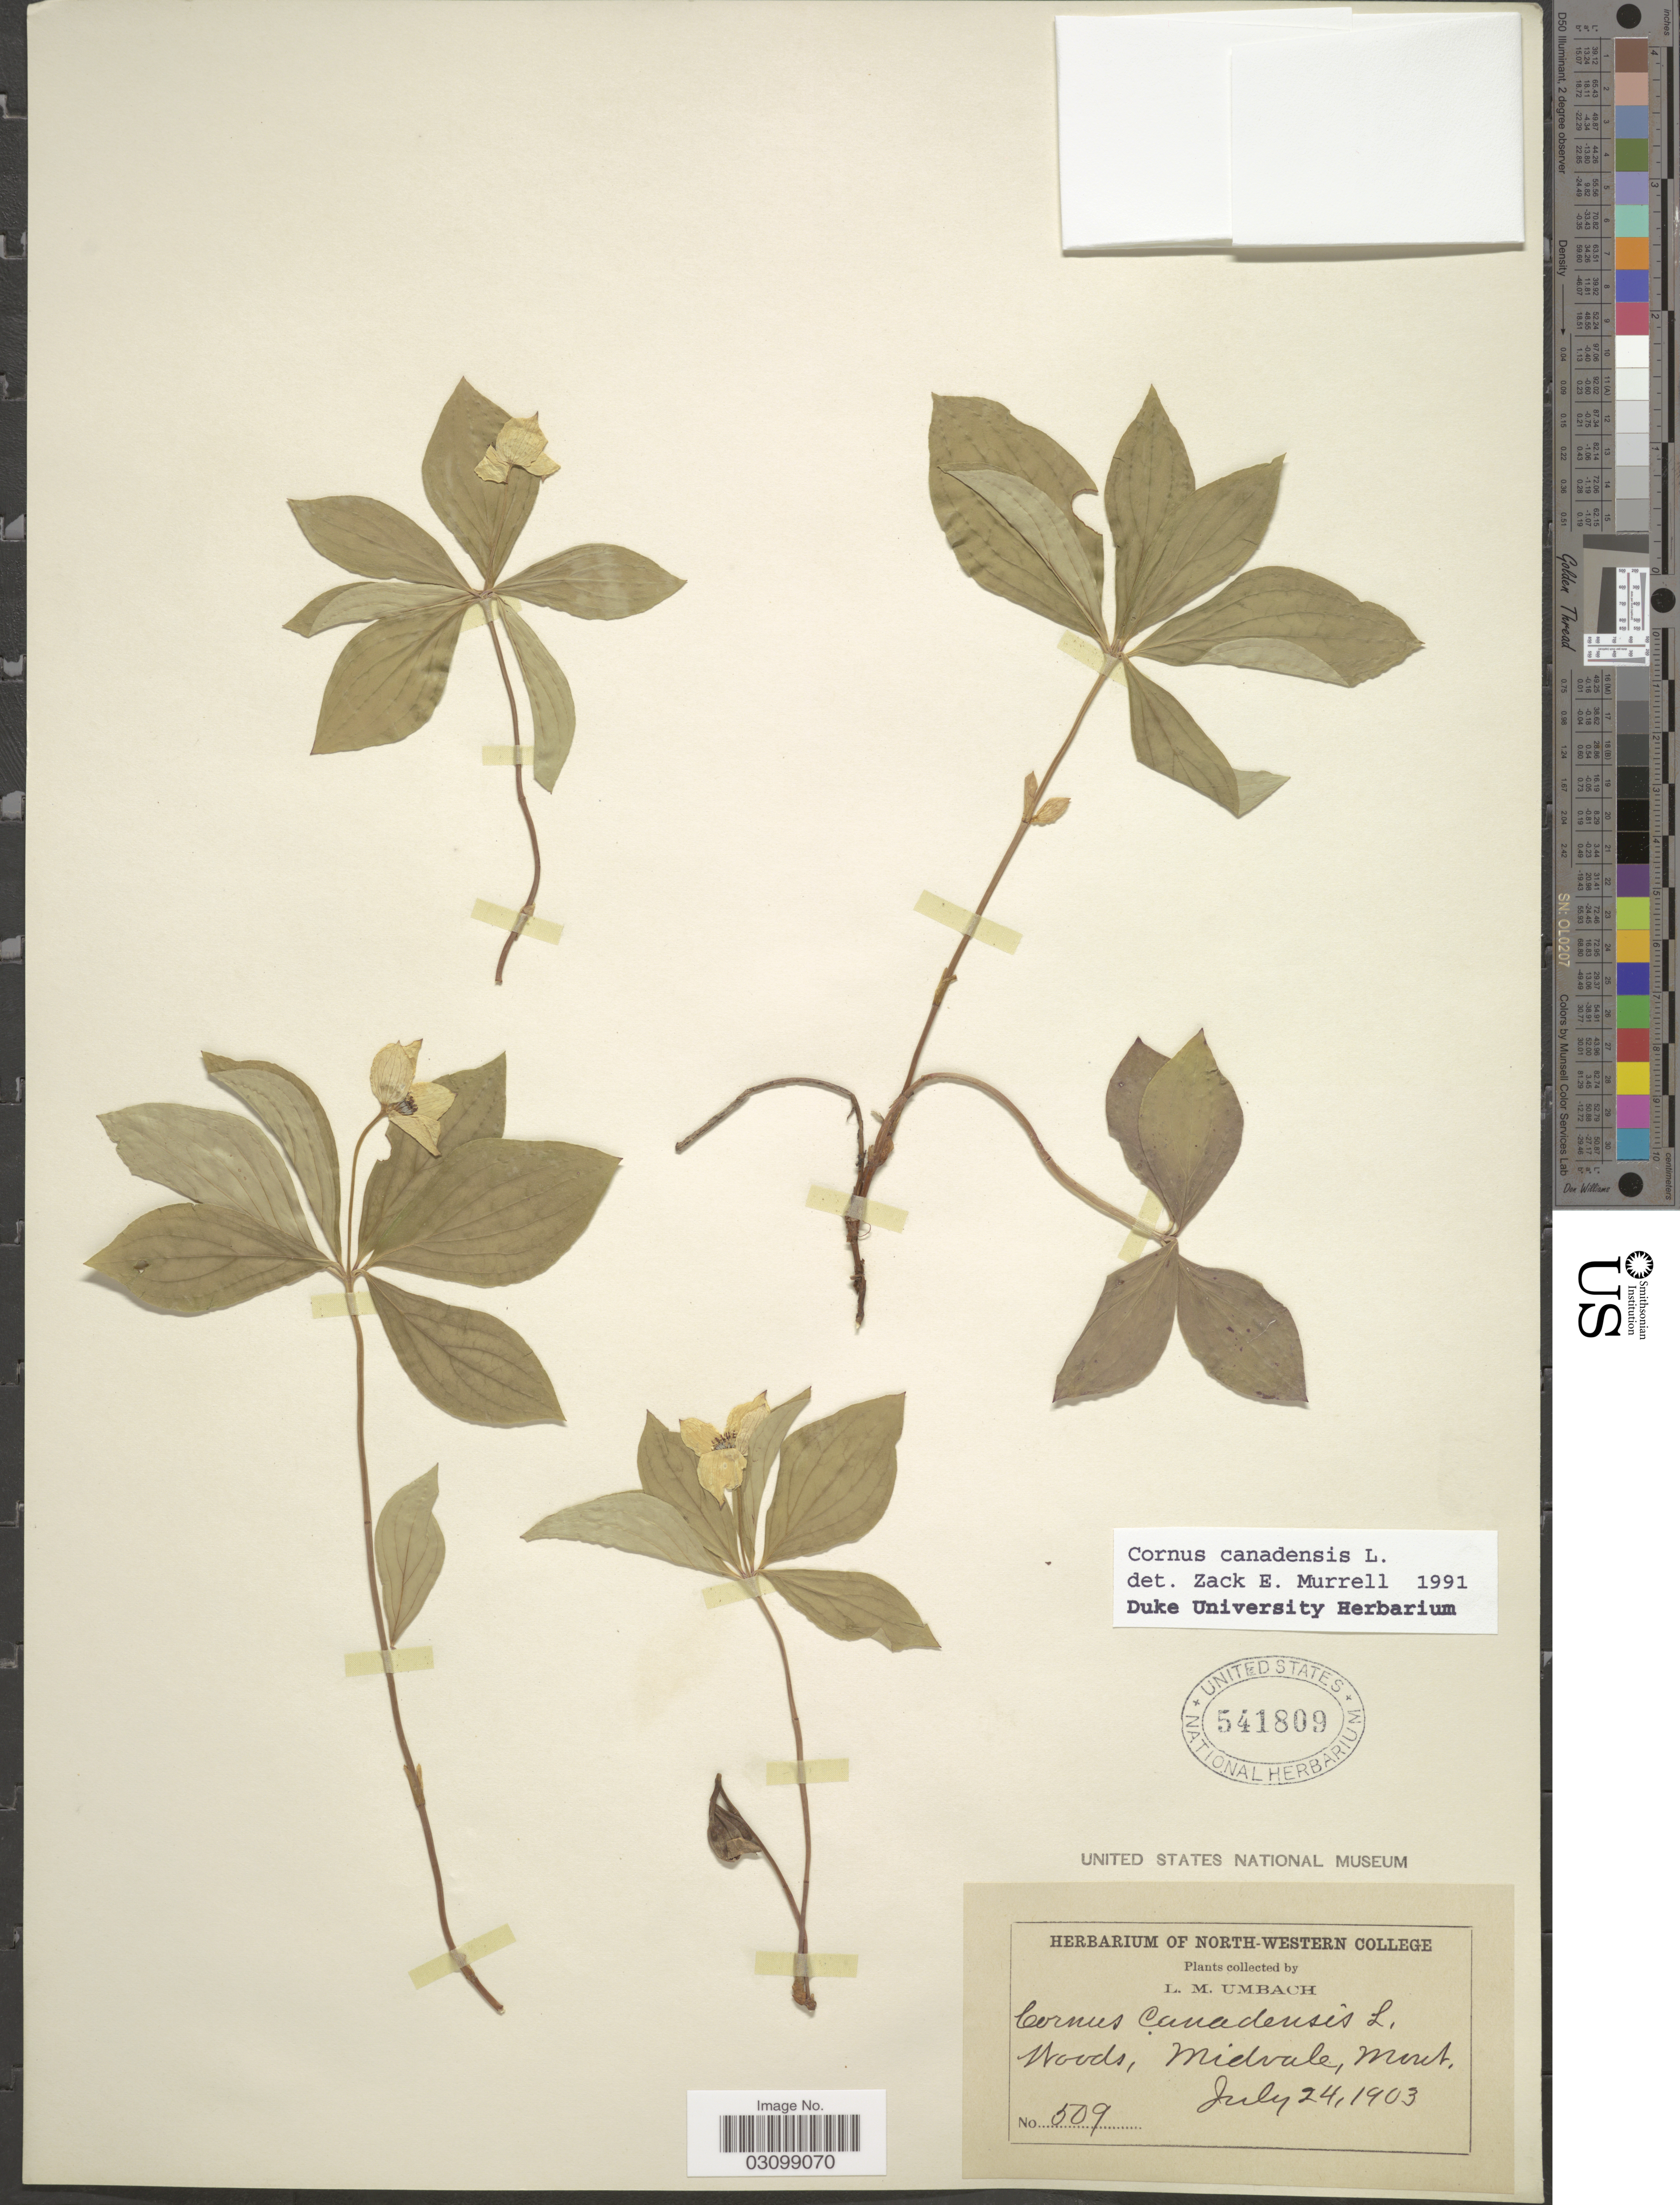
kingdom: Plantae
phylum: Tracheophyta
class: Magnoliopsida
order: Cornales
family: Cornaceae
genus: Cornus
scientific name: Cornus canadensis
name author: L.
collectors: L. M. Umbach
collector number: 509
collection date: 1903-07-24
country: United States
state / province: Montana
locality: Midvale.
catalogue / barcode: US 541809